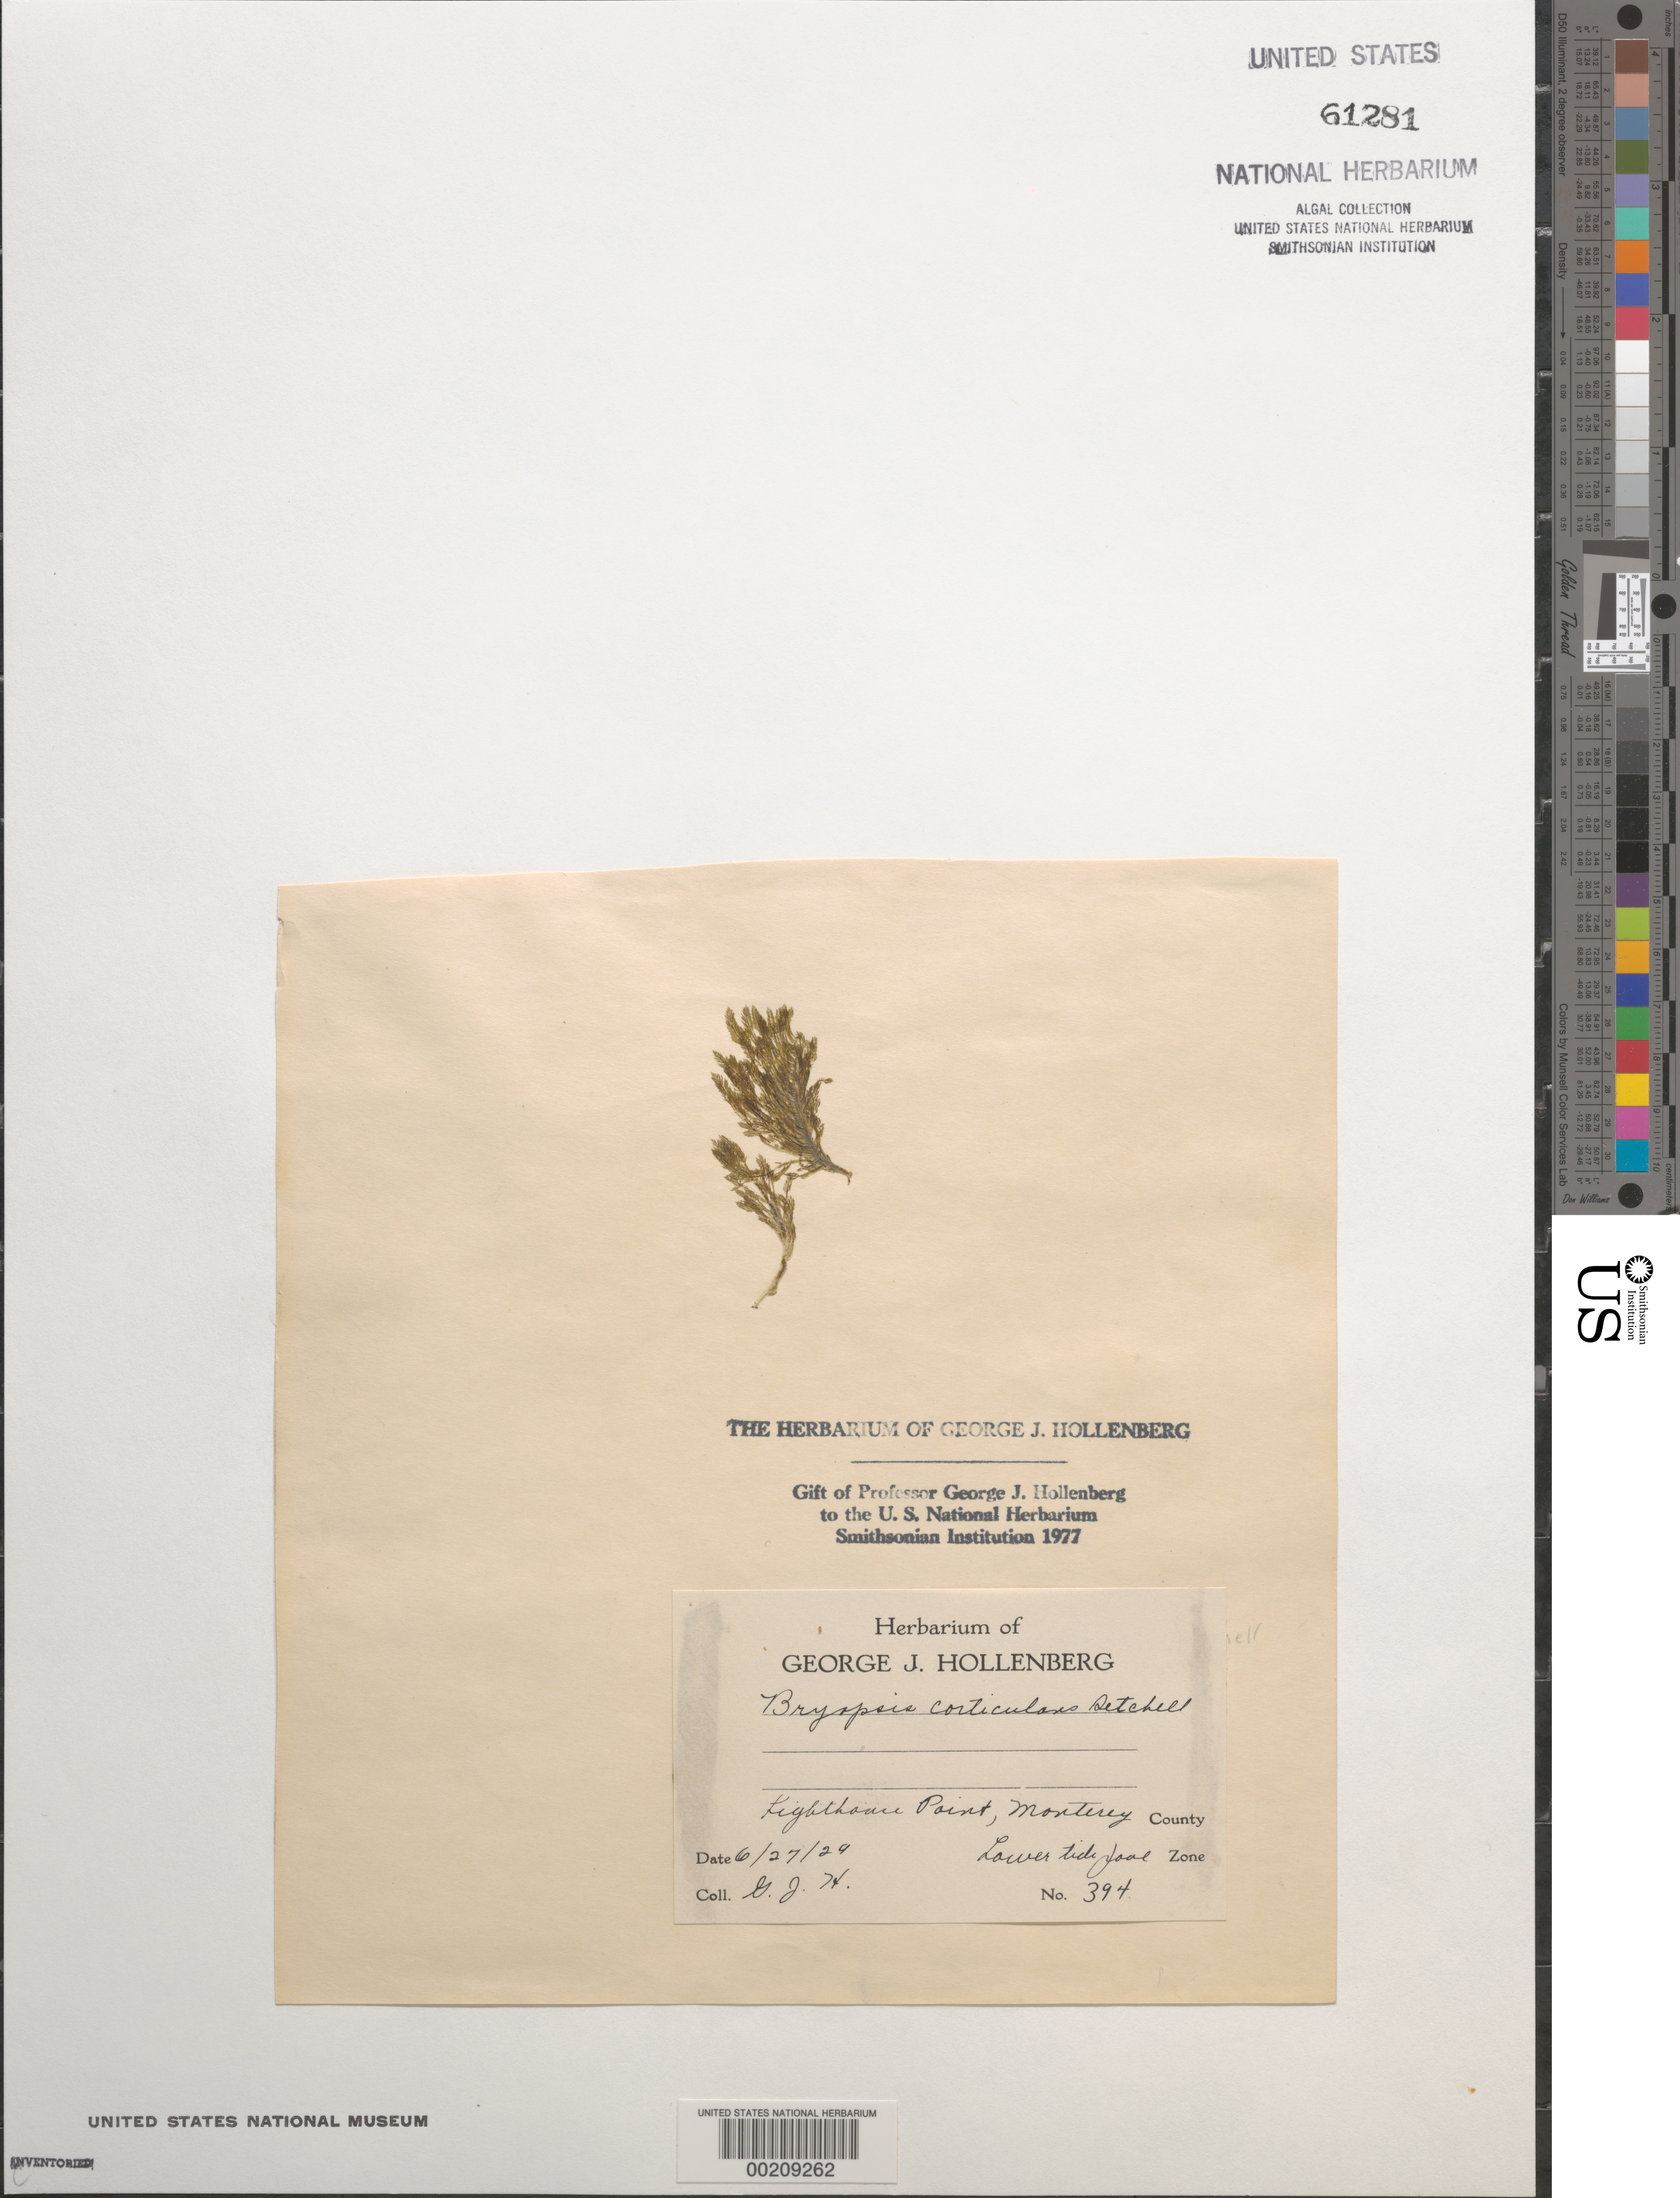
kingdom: Plantae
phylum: Chlorophyta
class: Ulvophyceae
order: Bryopsidales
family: Bryopsidaceae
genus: Bryopsis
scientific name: Bryopsis corticulans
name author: Setch. in Collins et al.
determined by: Hollenberg, George J.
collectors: G. Hollenberg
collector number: GJH 394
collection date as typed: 27 Jun 1929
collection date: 1929-06-27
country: United States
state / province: California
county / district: Monterey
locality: Lighthouse Point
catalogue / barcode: US 61281